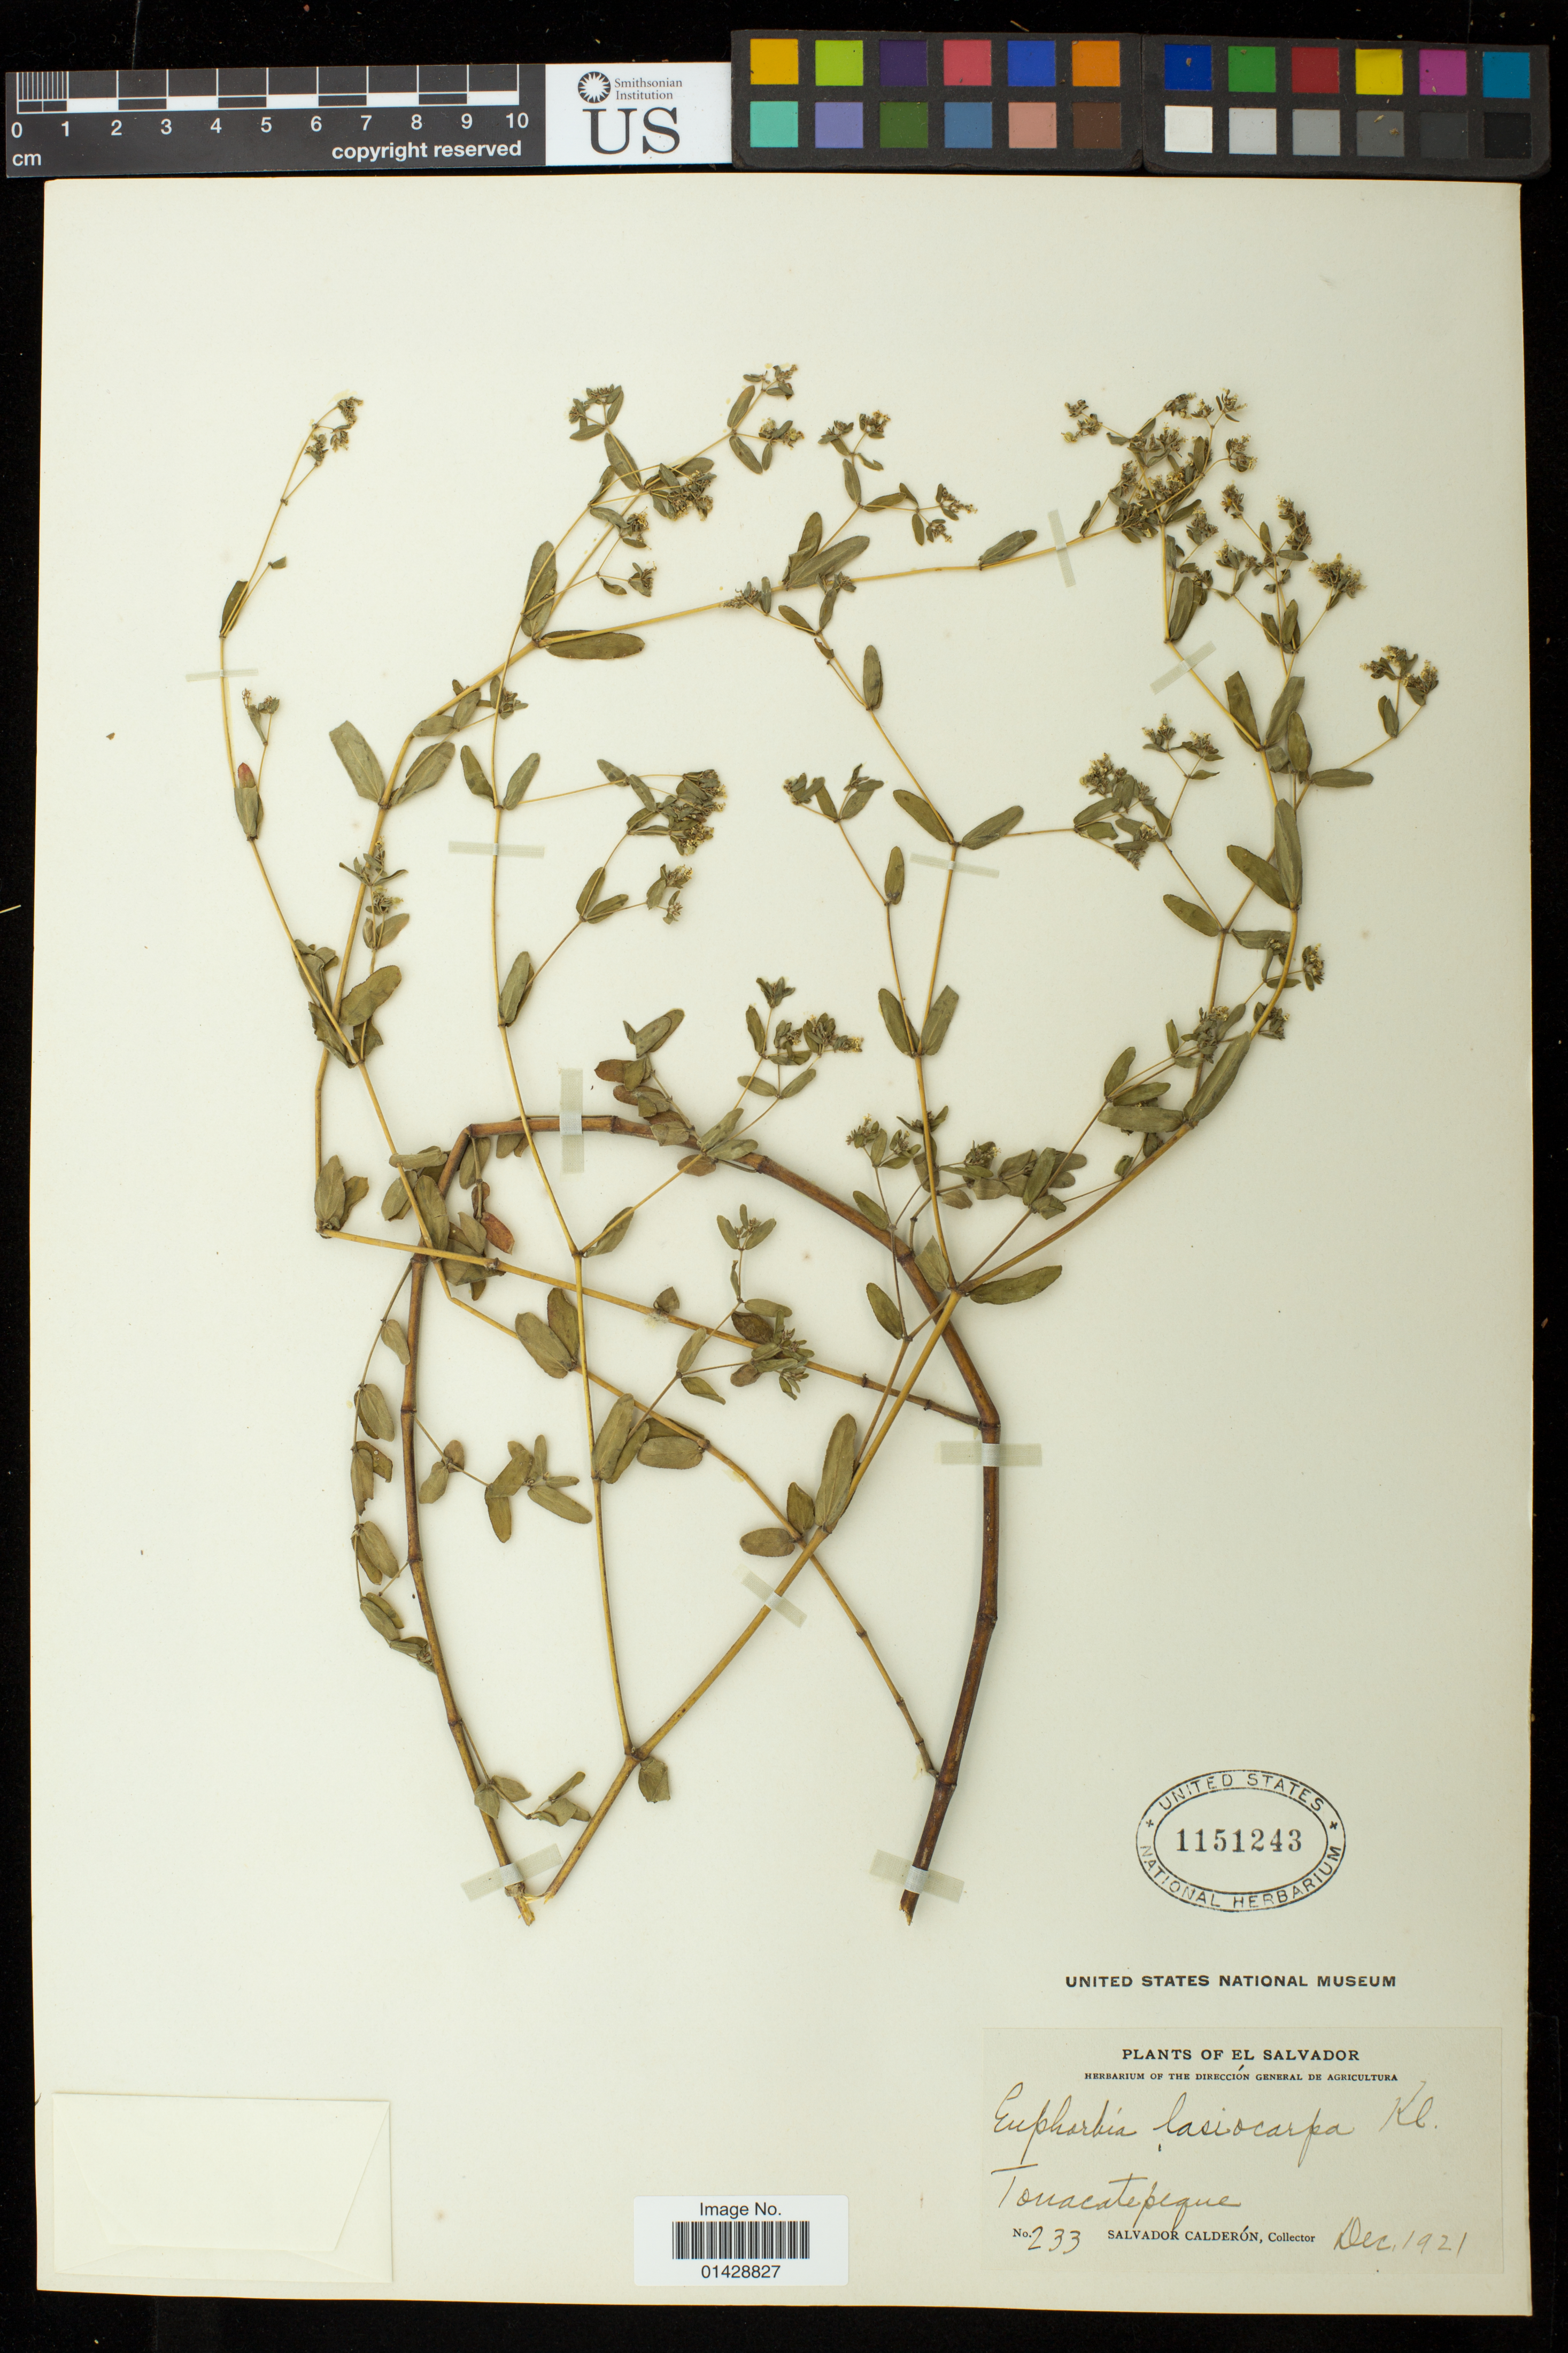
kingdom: Plantae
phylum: Tracheophyta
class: Magnoliopsida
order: Malpighiales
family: Euphorbiaceae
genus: Euphorbia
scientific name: Euphorbia lasiocarpa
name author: Klotzsch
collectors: S. Calderón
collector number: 233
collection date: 1921-12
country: El Salvador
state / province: San Salvador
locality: Tonacatepeque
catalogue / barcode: US 1151243